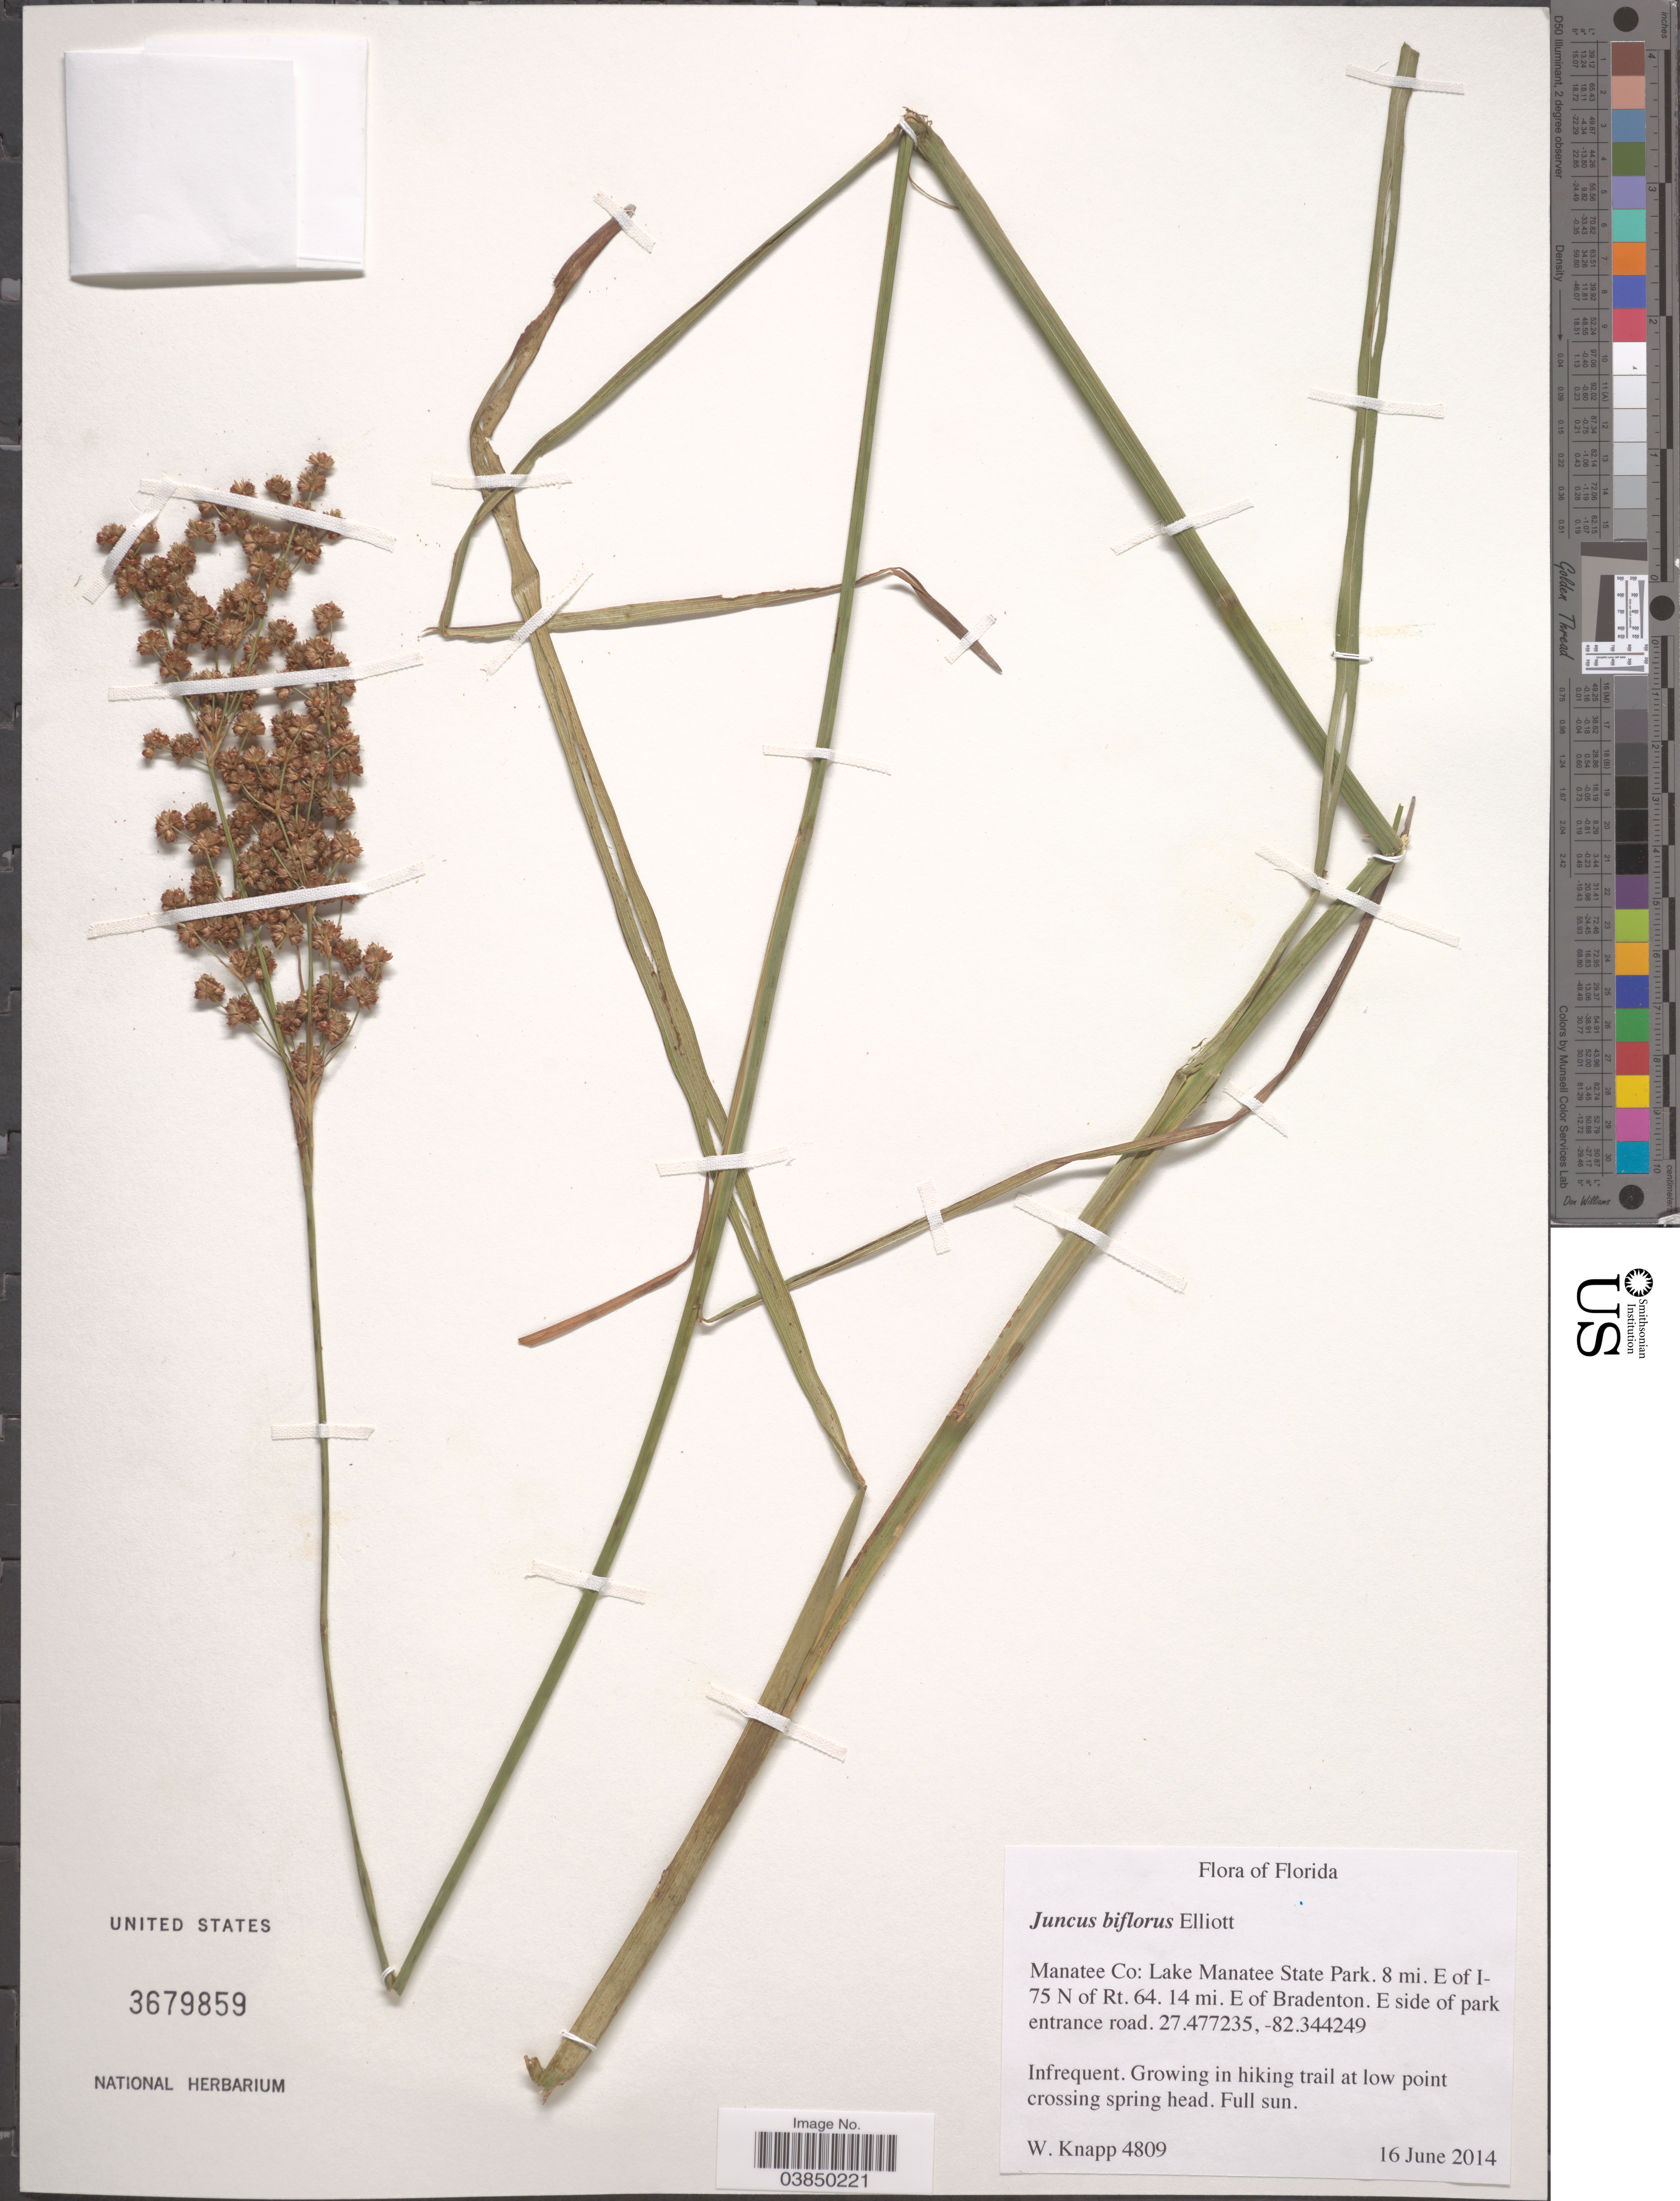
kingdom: Plantae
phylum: Tracheophyta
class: Liliopsida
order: Poales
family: Juncaceae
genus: Juncus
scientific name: Juncus biflorus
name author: Ell.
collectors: W. Knapp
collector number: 4809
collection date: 2014-06-16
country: United States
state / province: Florida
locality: Manatee Co: Lake Manatee State Park. 8 mi. E of I-75 N of Rt. 64. 14 mi. E of Bradenton. E side of park entrance road. 27.477235, -82.344249.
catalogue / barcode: US 3679859